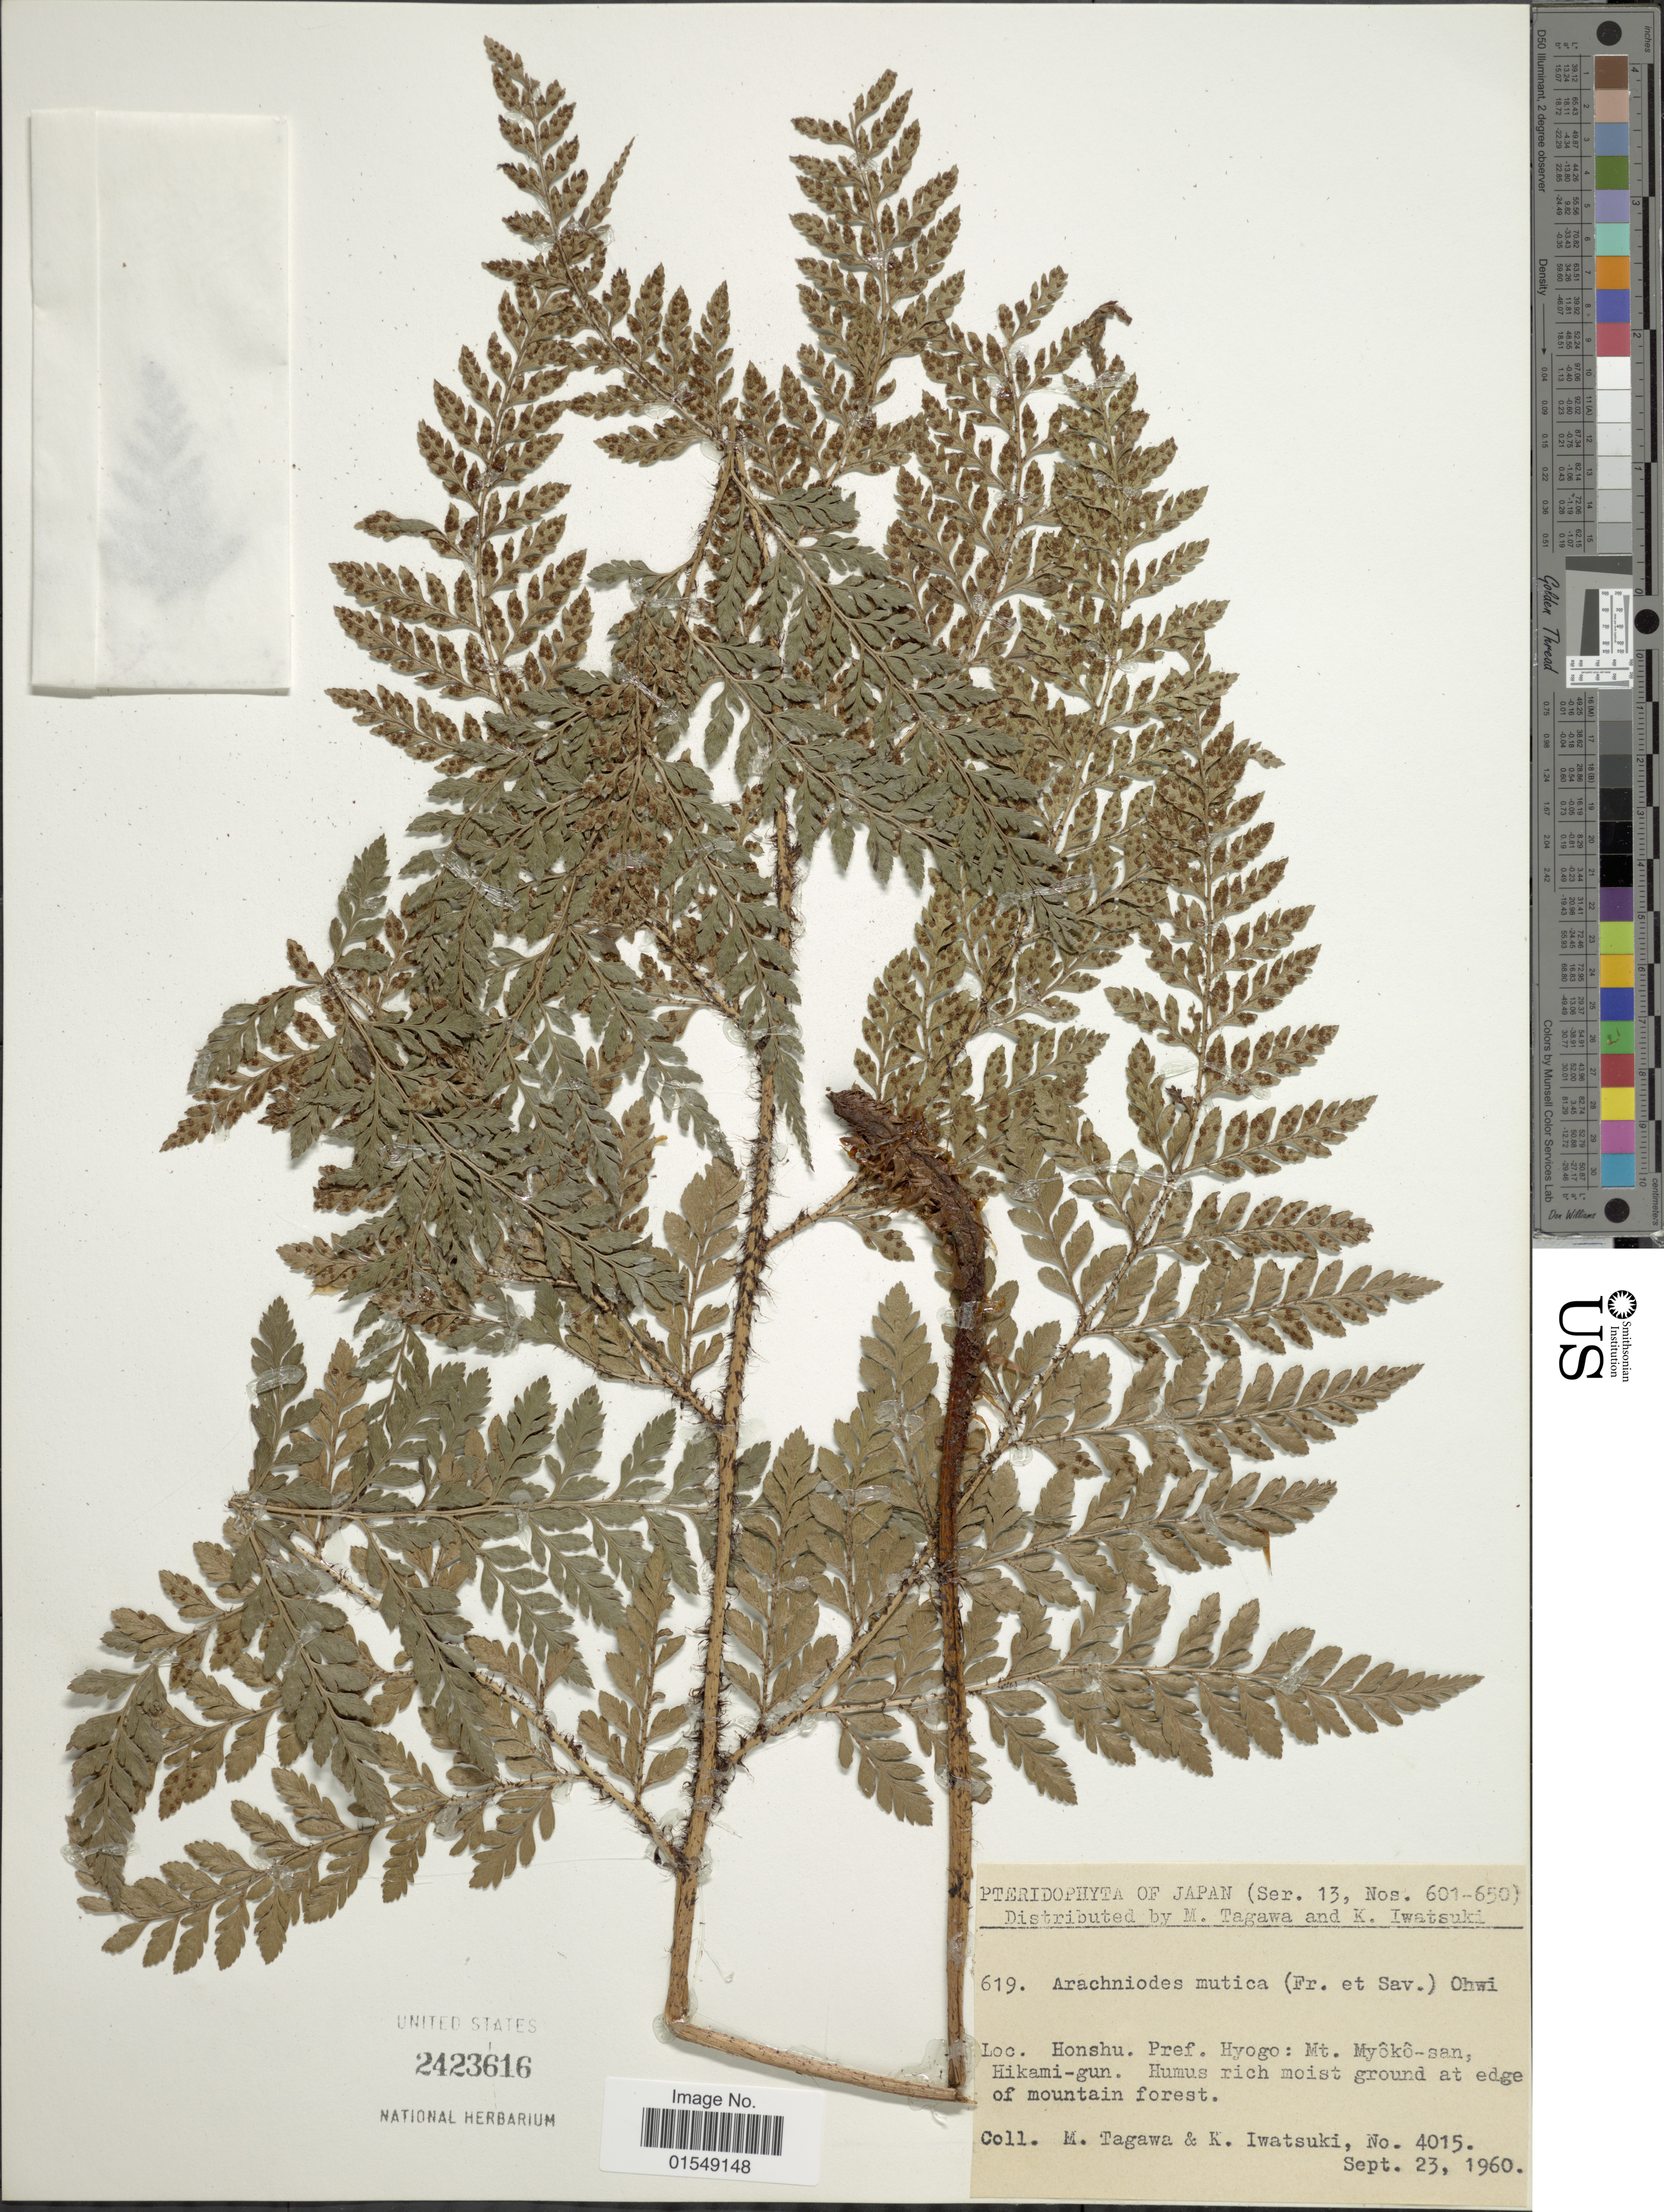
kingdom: Plantae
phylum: Tracheophyta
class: Polypodiopsida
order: Polypodiales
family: Dryopteridaceae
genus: Arachniodes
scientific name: Arachniodes mutica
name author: (Franch. & Sav.) Ohwi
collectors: M. Tagawa & K. Iwatsuki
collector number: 4016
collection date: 1960-09-23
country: Japan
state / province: Hyogo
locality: Honshu, Mt. Myôkô-san, Hikami-gun.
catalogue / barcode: US 2423616